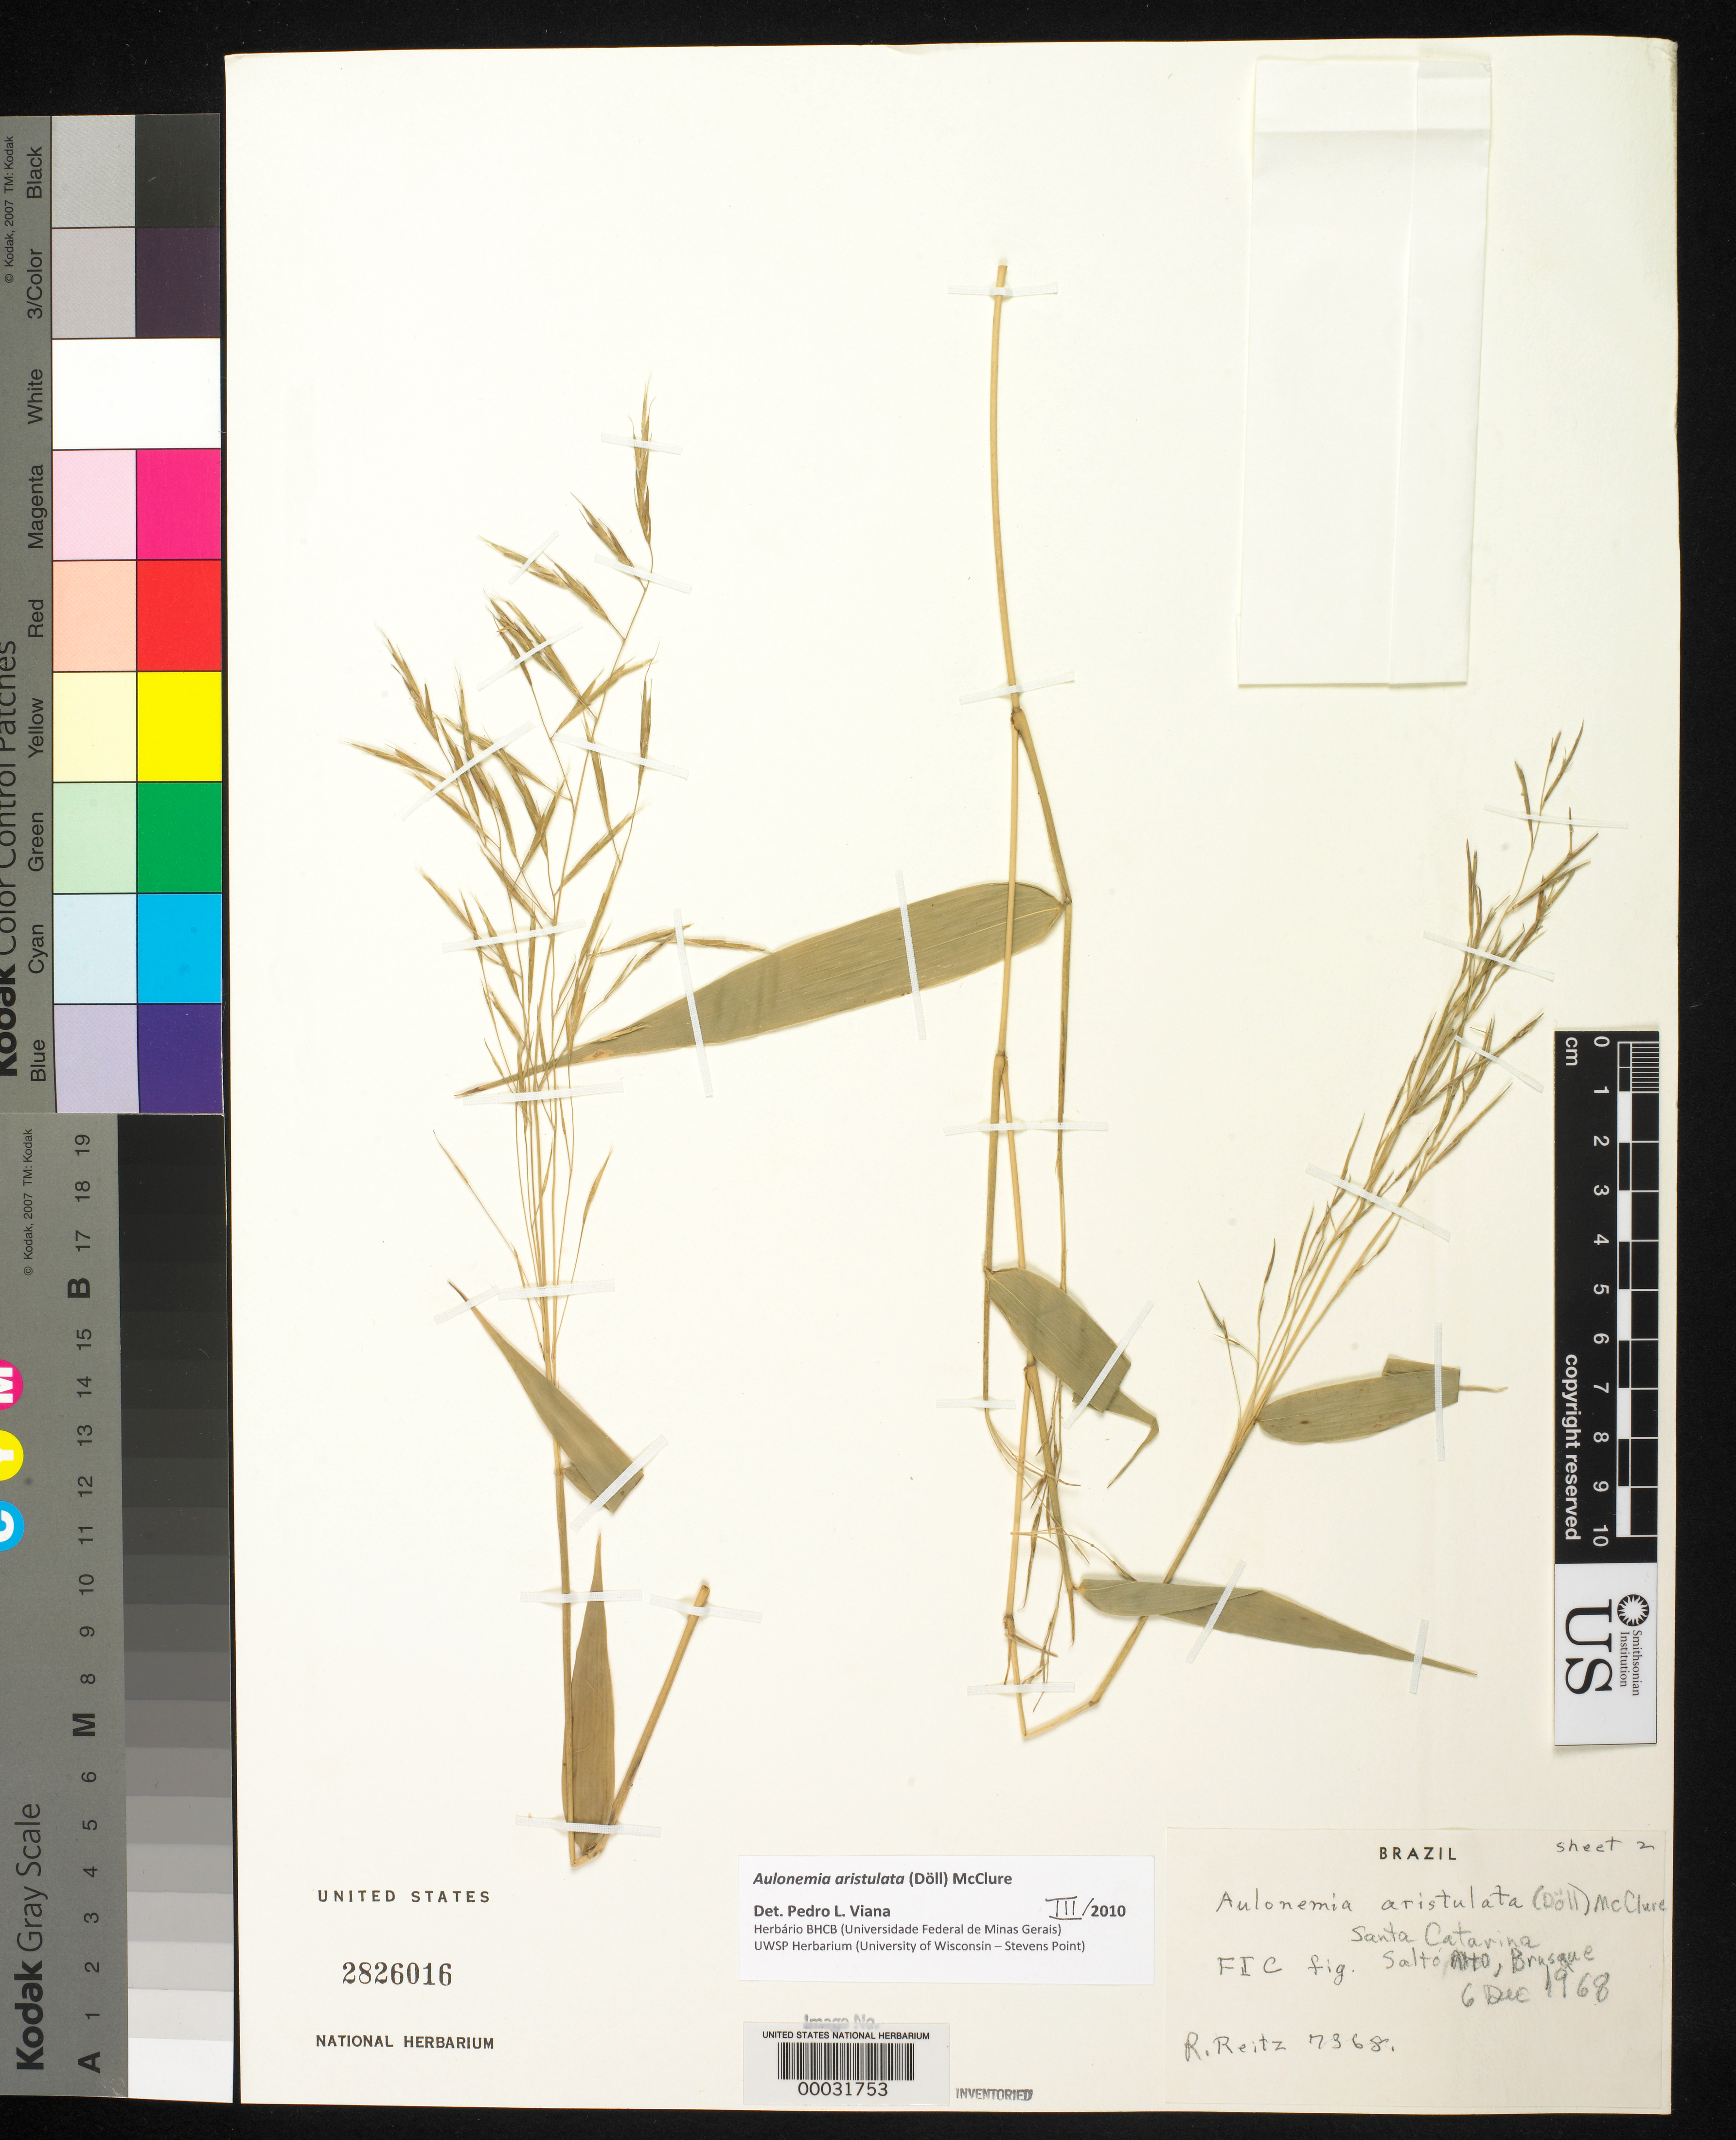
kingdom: Plantae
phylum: Tracheophyta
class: Liliopsida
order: Poales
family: Poaceae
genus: Aulonemia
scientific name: Aulonemia aristulata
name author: (Döll) McClure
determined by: Viana, P. L.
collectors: R. Reitz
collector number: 7368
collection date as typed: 06 Dec 1968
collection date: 1968-12-06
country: Brazil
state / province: Santa Catarina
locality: Salto Alto, Brusque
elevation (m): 150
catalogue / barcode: US 2826016